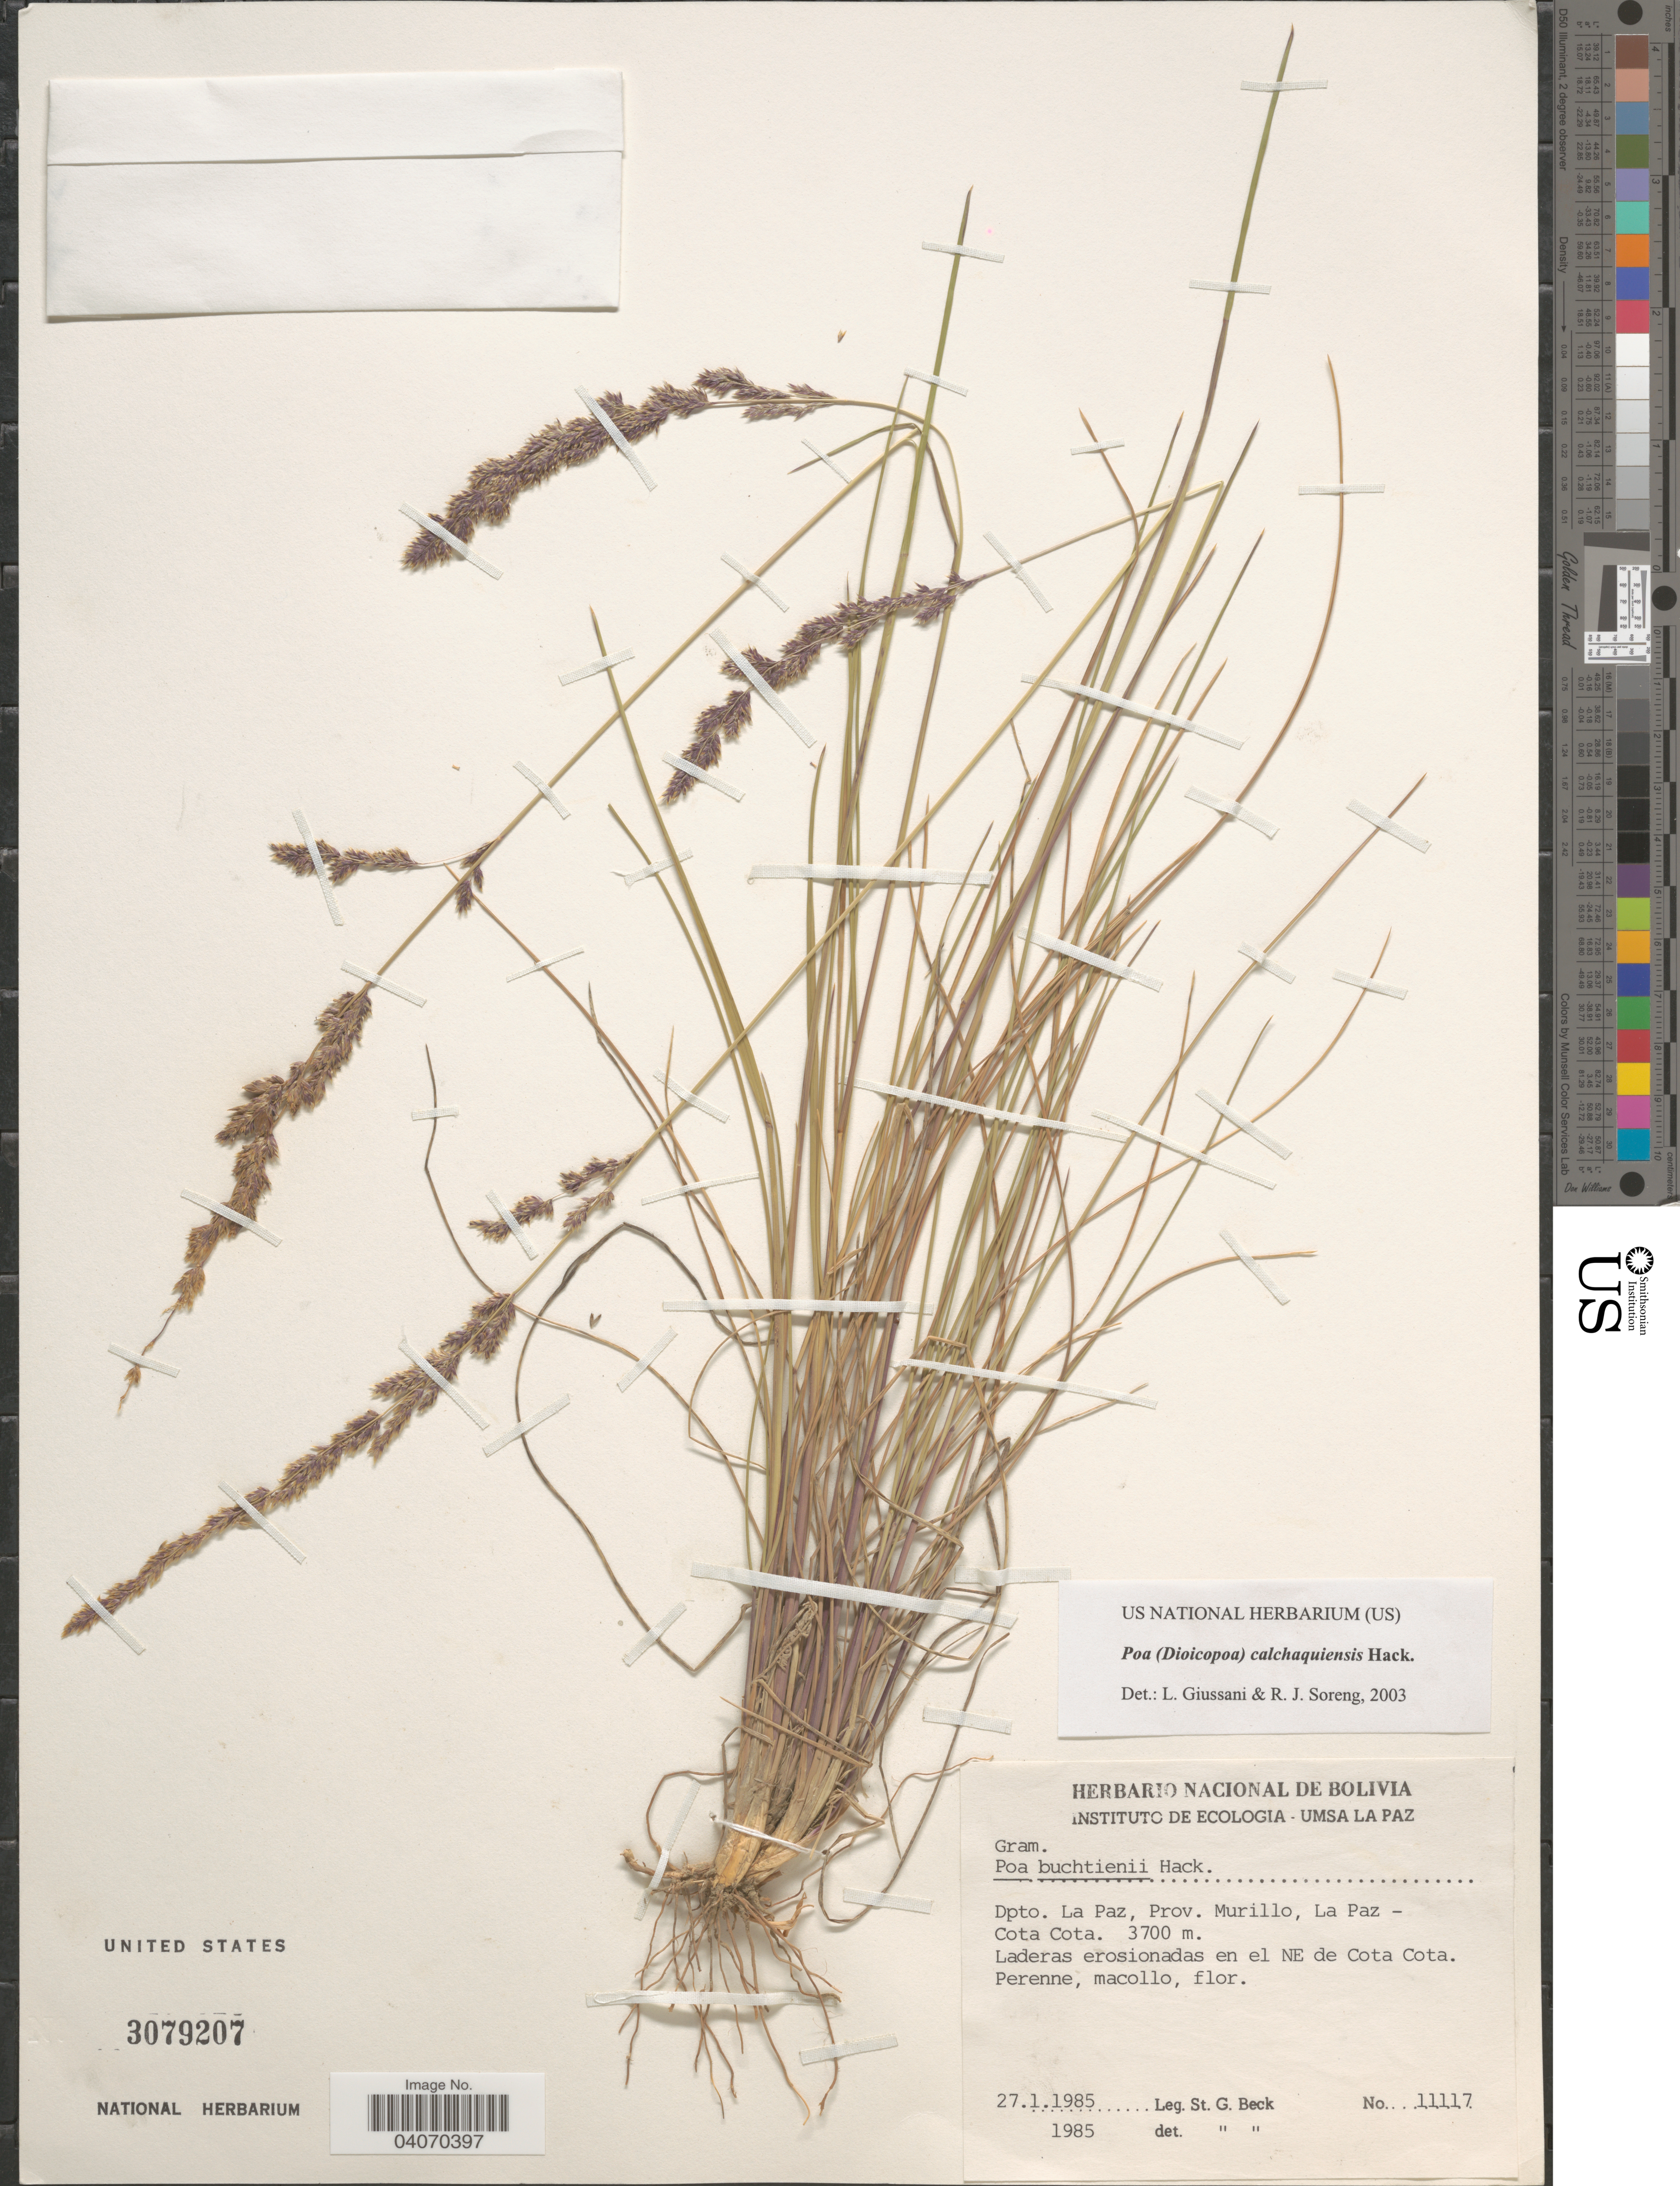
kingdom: Plantae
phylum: Tracheophyta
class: Liliopsida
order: Poales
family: Poaceae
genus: Poa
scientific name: Poa calchaquiensis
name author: Hack.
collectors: S. G. Beck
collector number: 11117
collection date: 1985-01-27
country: Bolivia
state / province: La Paz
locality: Dpto. La Paz, Prov. Murillo, La Paz - Cota Cota. Laderas erosionadas en el NE de Cota Cota.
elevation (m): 3700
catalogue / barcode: US 3079207